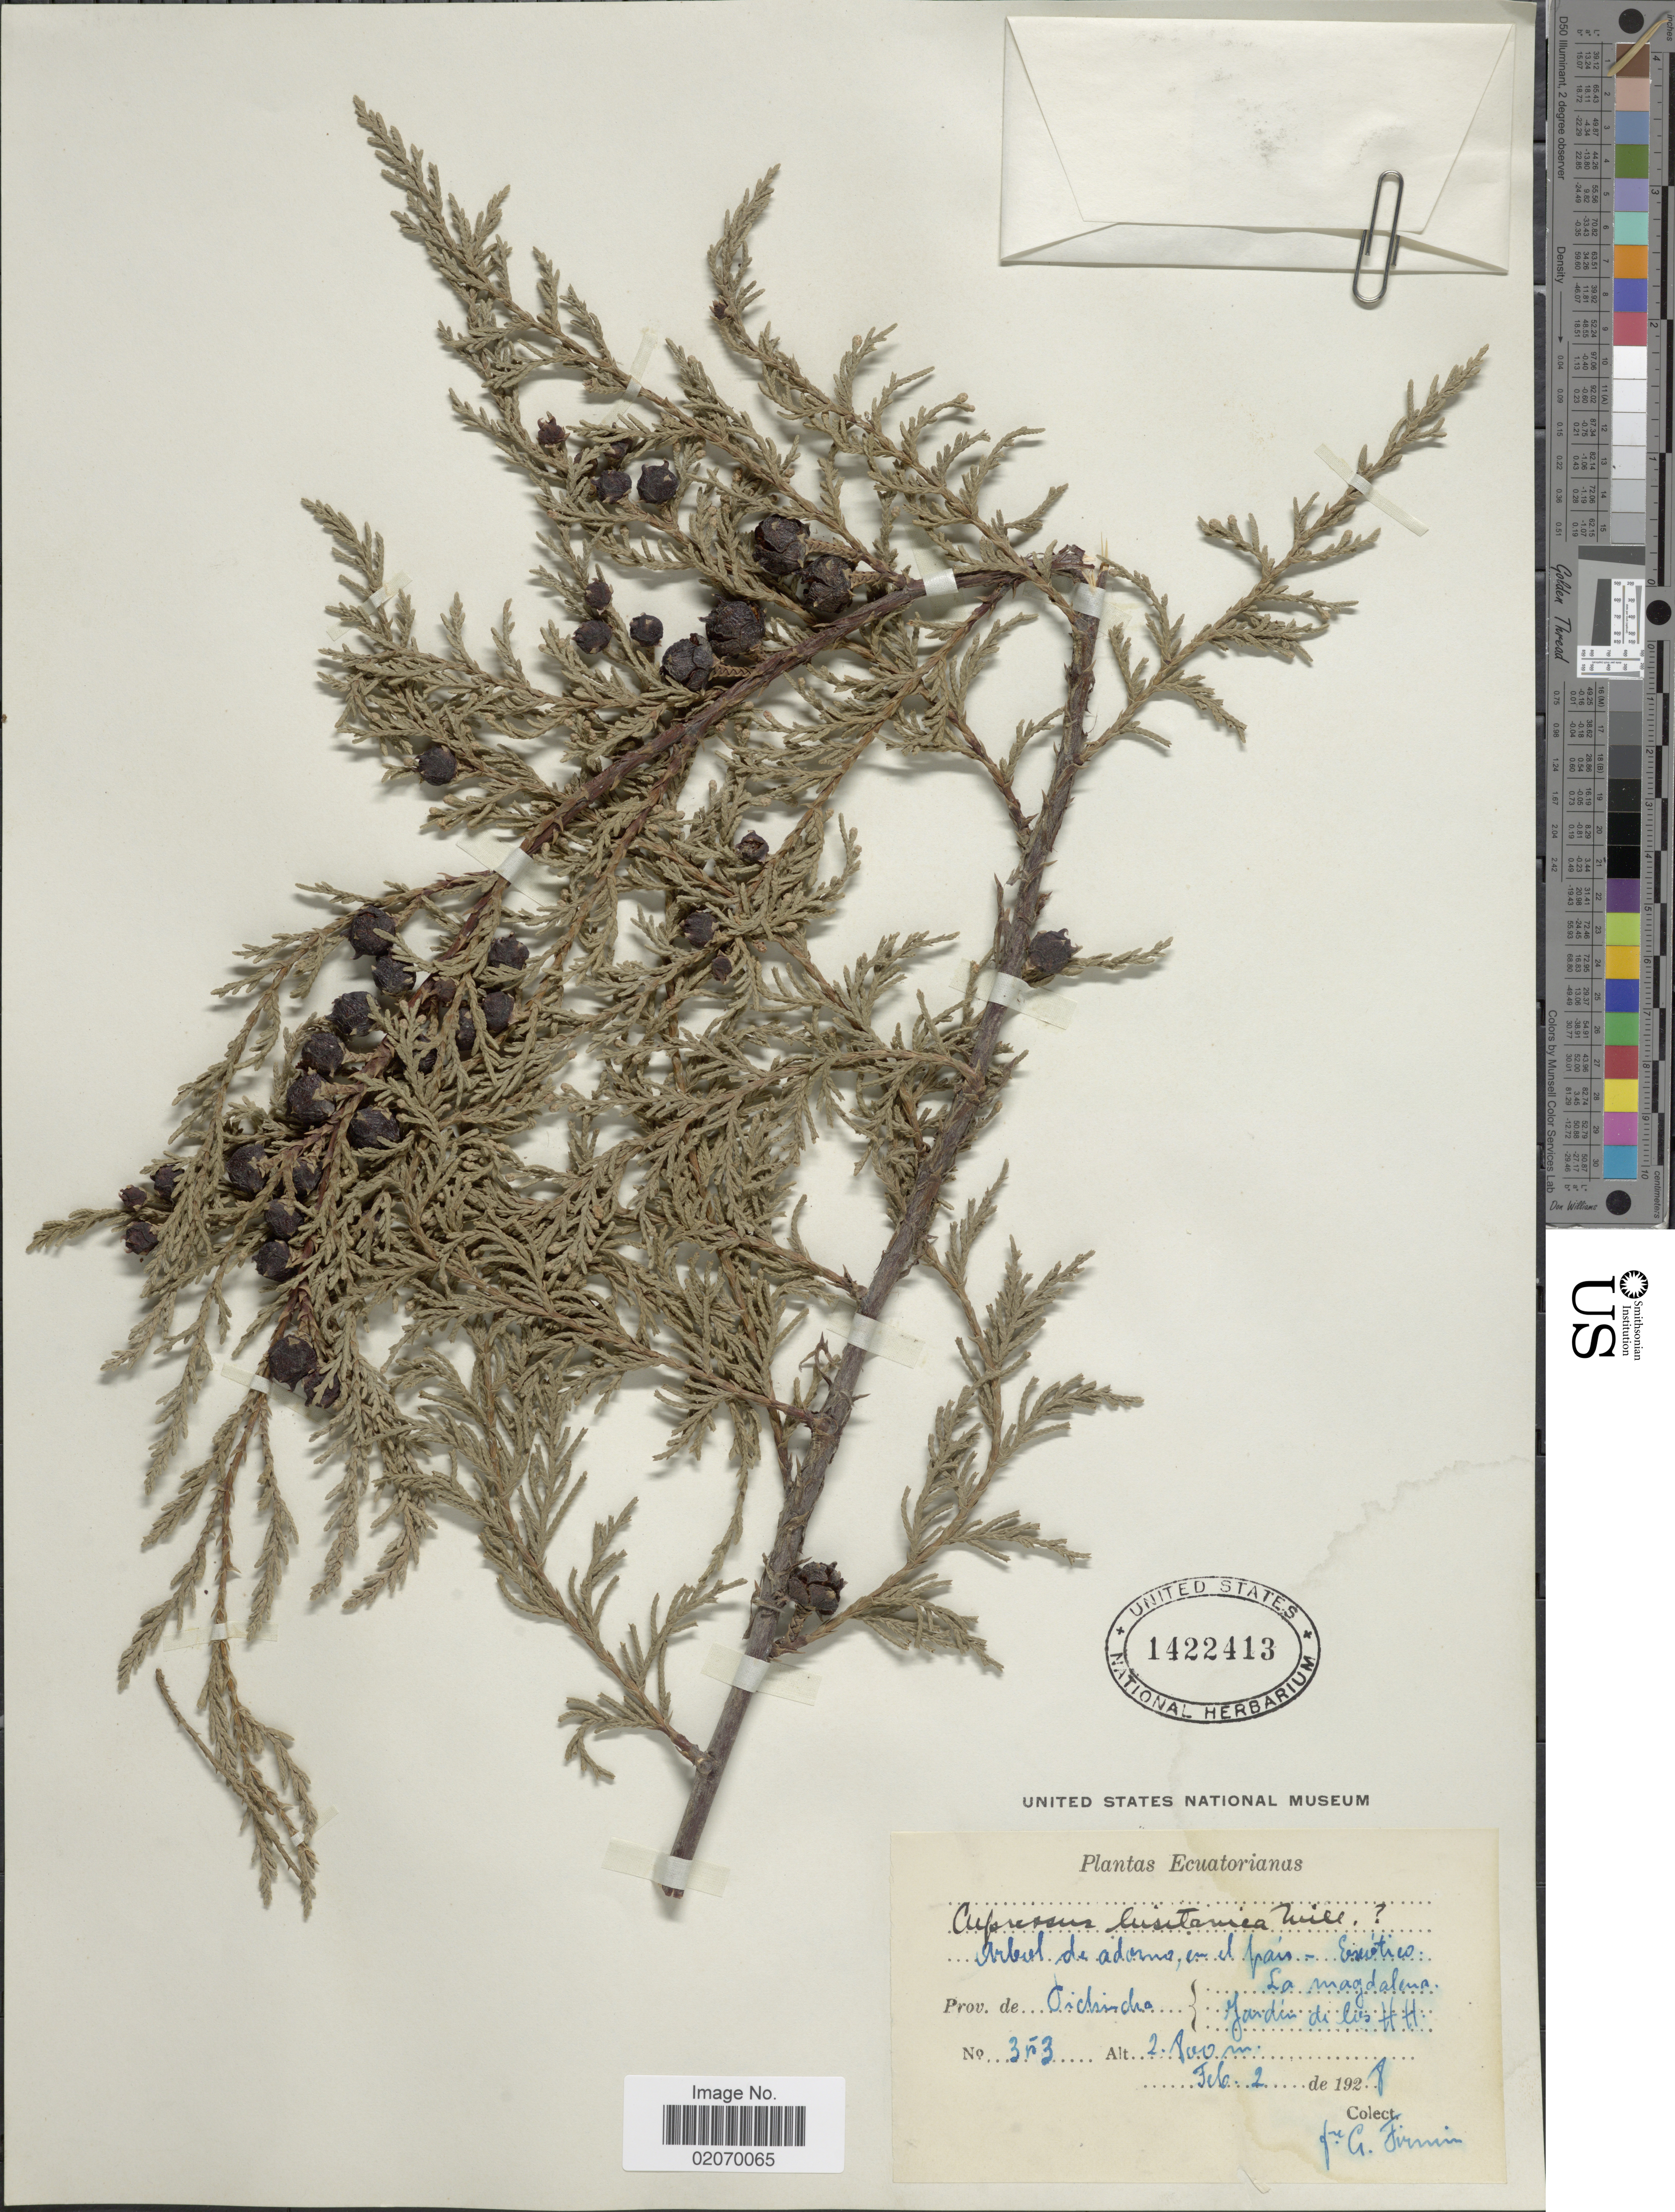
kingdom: Plantae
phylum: Tracheophyta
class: Pinopsida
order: Pinales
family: Cupressaceae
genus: Hesperocyparis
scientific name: Hesperocyparis lusitanica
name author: (Miller) Bartel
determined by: (US) Smithsonian Institution - National Museum of Natural History - Department of Botany (UNITED STATES)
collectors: F. Firmin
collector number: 353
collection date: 1928-02-02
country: Ecuador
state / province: Pichincha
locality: La Magdalena, Jardin de los HH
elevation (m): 2800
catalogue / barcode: US 1422413